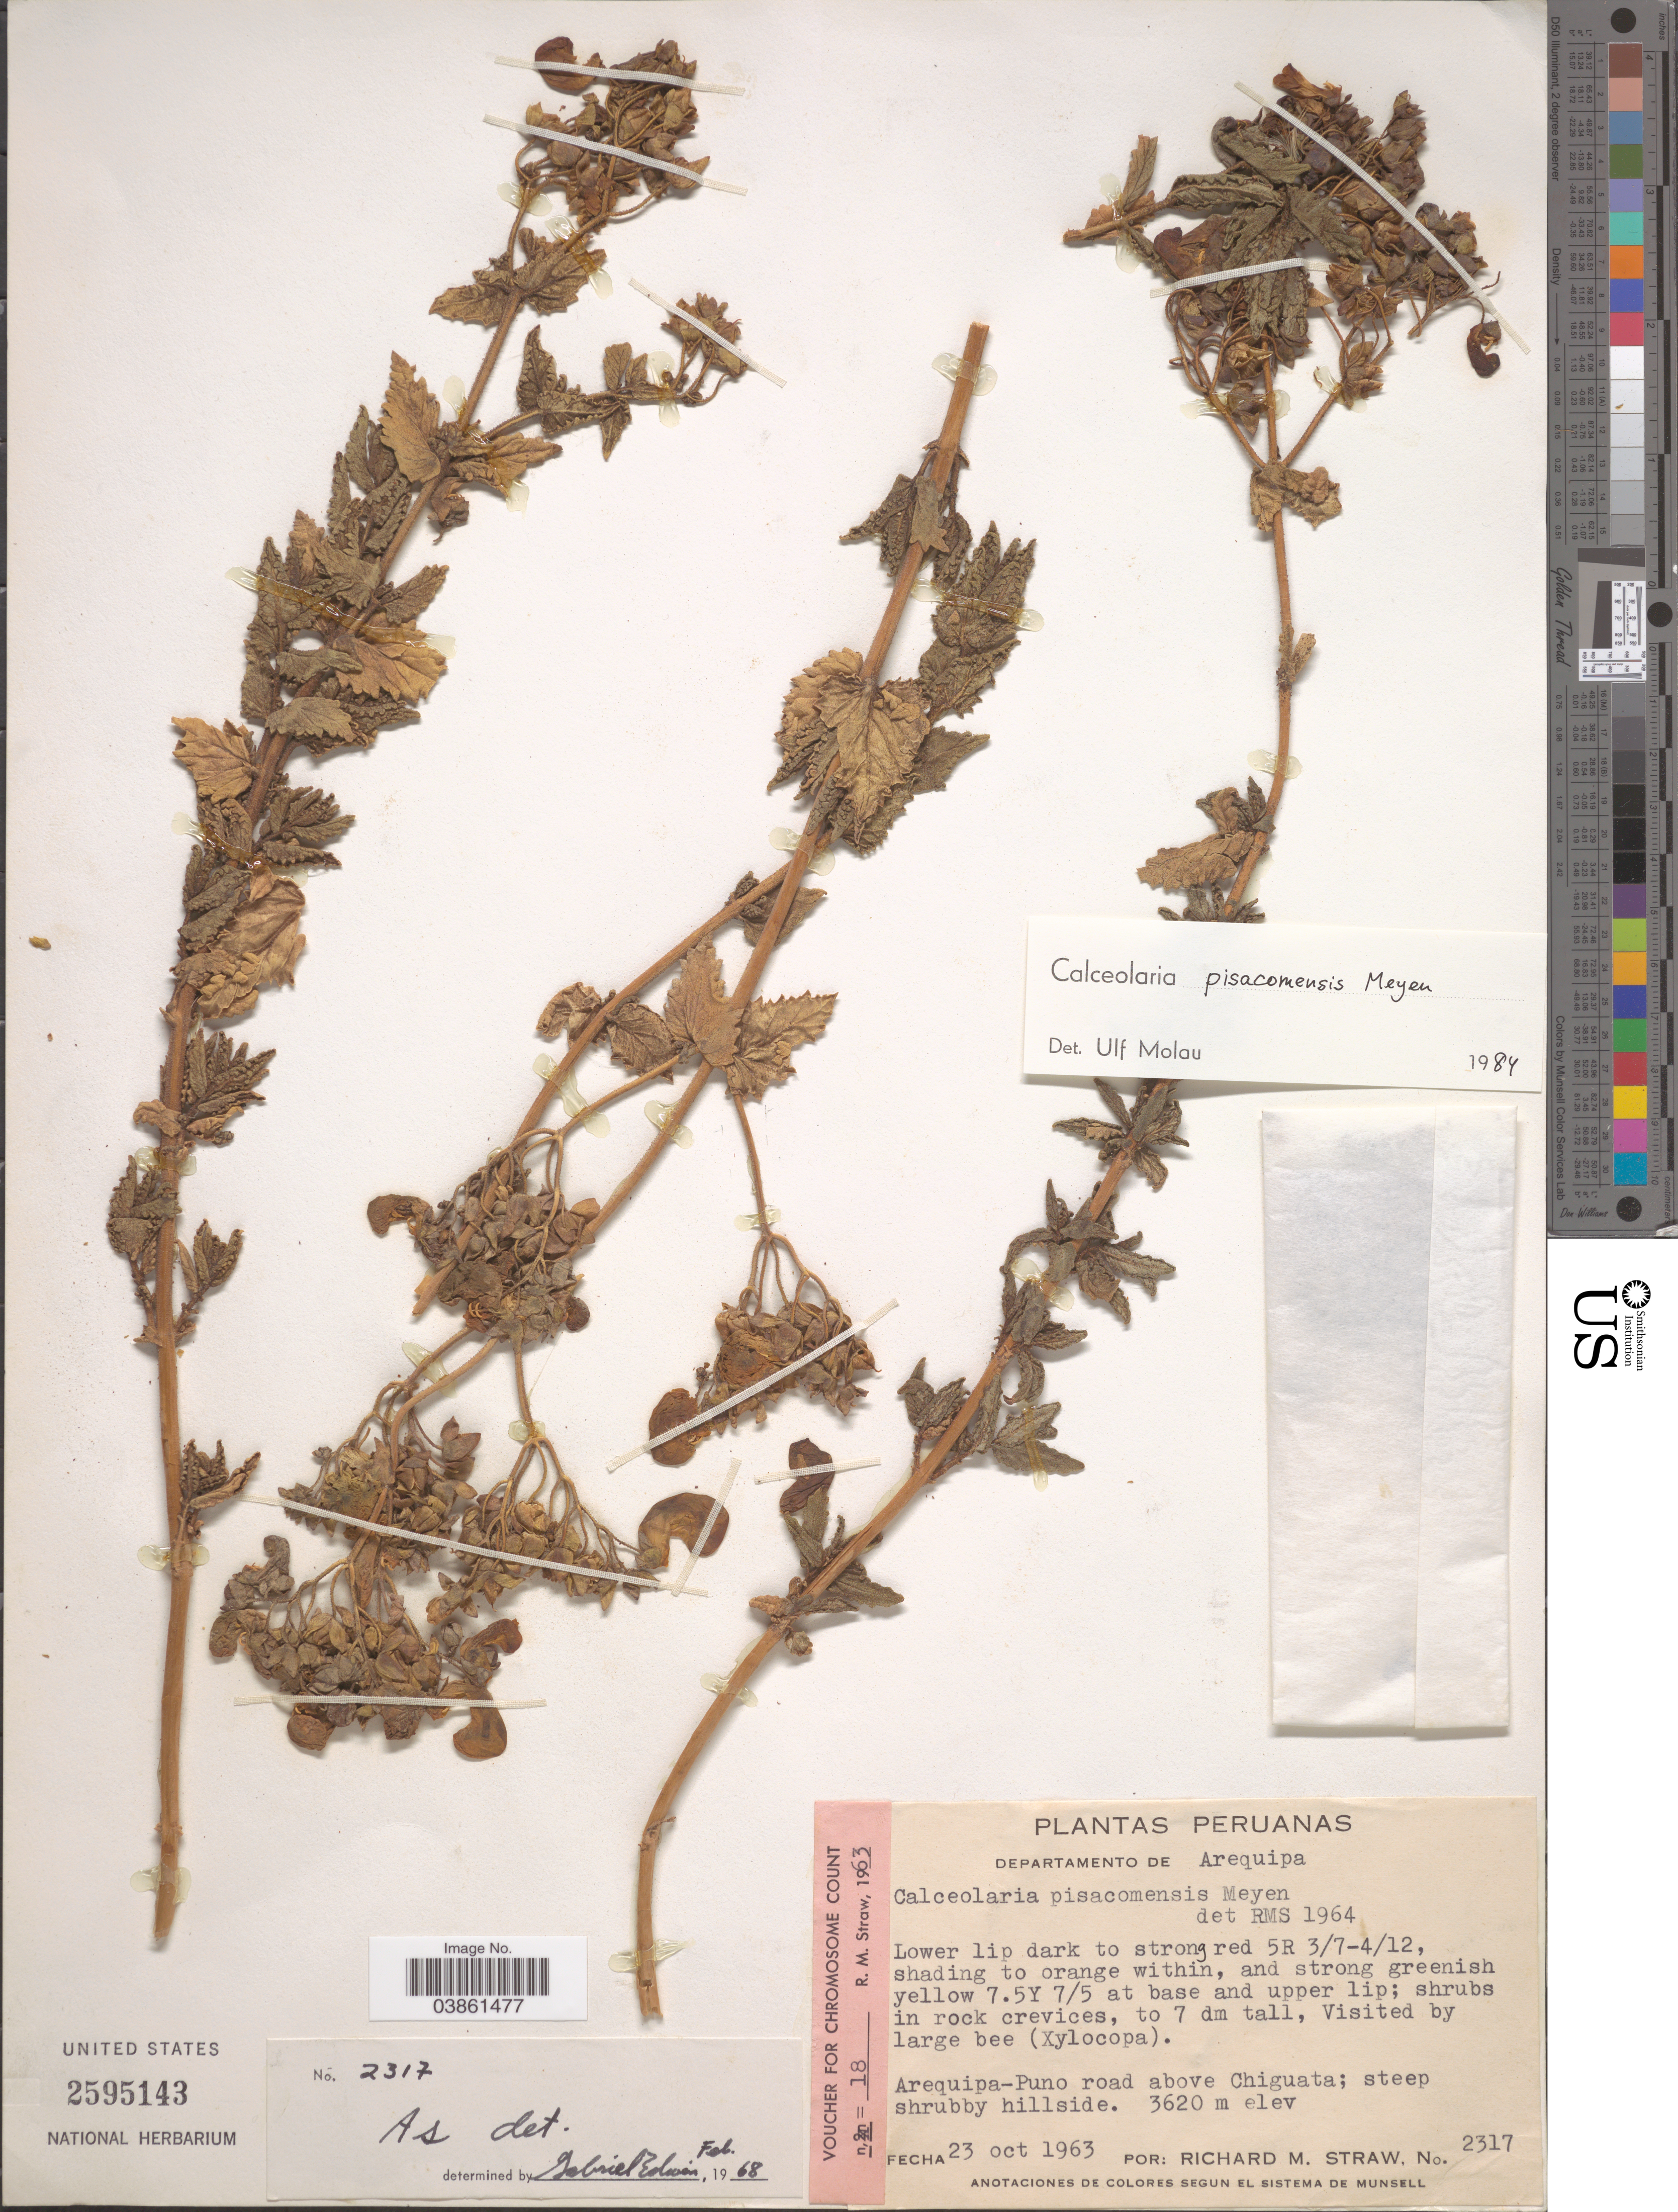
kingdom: Plantae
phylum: Tracheophyta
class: Magnoliopsida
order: Lamiales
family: Calceolariaceae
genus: Calceolaria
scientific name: Calceolaria pisacomensis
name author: Meyen ex Walp.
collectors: R. M. Straw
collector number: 2317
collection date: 1963-10-23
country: Peru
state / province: Arequipa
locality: Departamento de Arequipa. Arequipa-Puno road above Chiguata.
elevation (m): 3620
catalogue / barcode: US 2595143